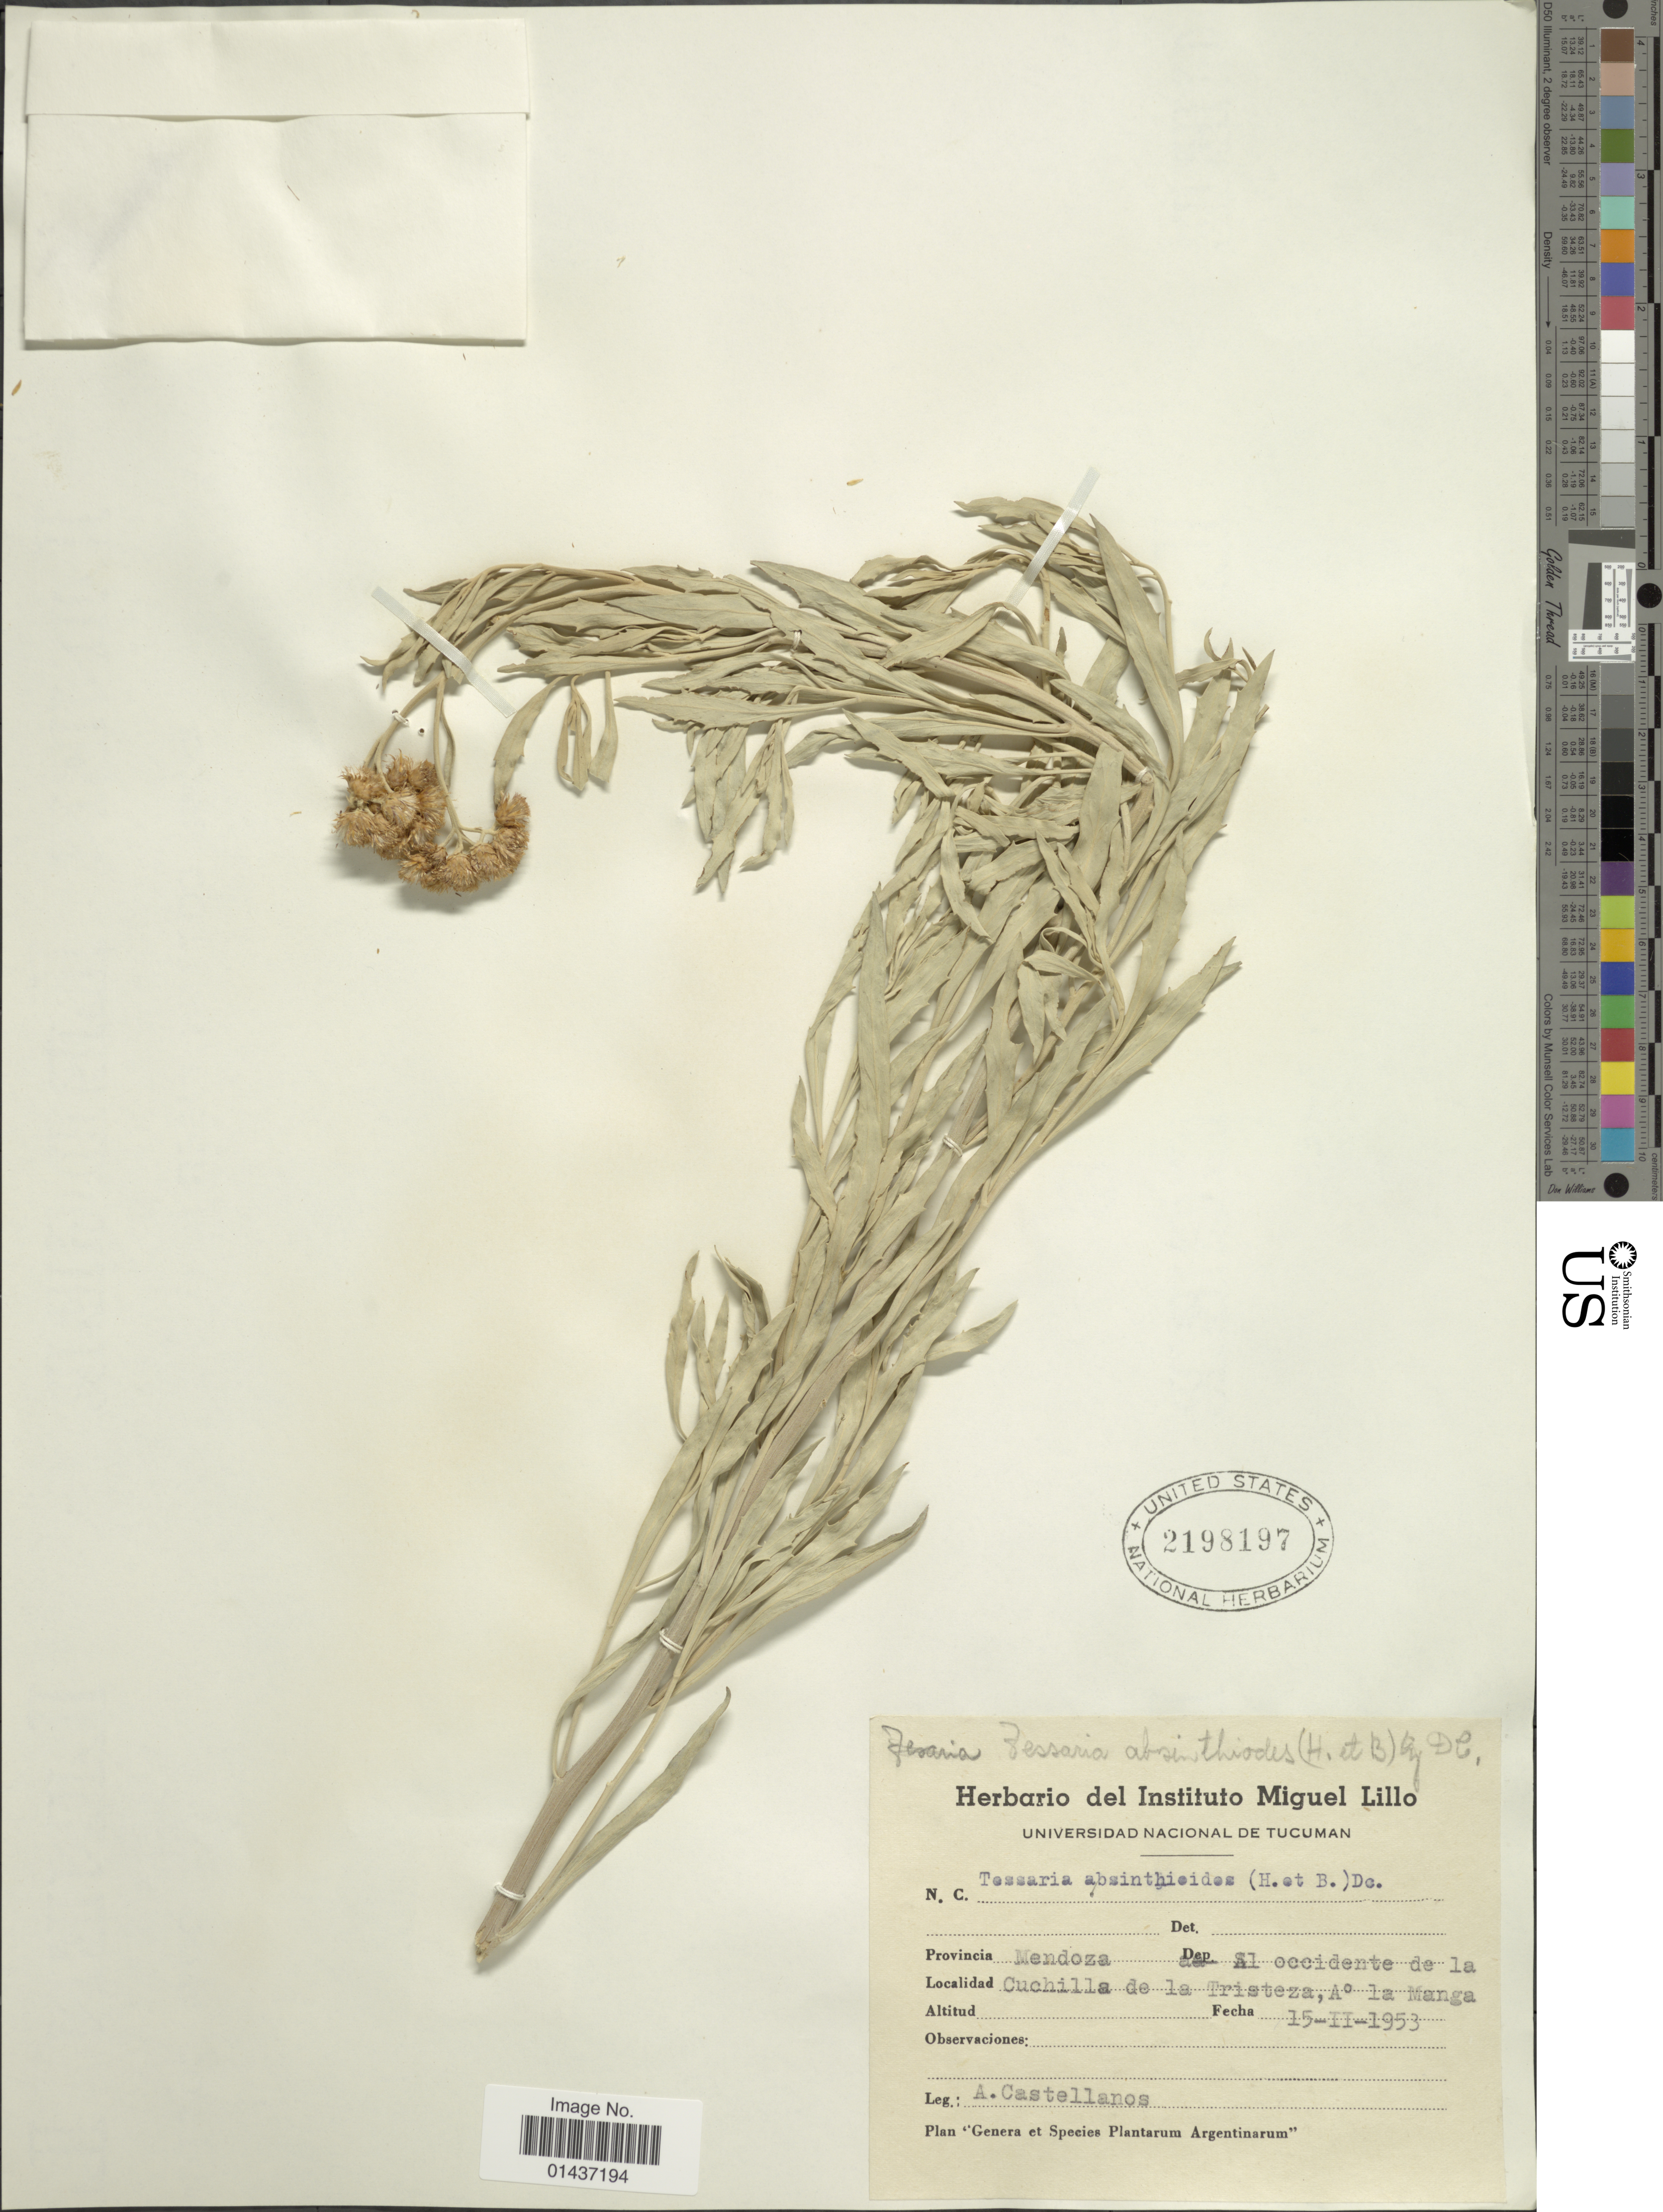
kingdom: Plantae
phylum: Tracheophyta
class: Magnoliopsida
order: Asterales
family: Asteraceae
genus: Tessaria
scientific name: Tessaria absinthioides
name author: (Hook. & Arn.) DC.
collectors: A. Castellanos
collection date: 1953-02-15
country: Argentina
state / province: Mendoza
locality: Al occidente de ka Cuchilla de la Tristeza, A° la Manga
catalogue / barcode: US 2198197